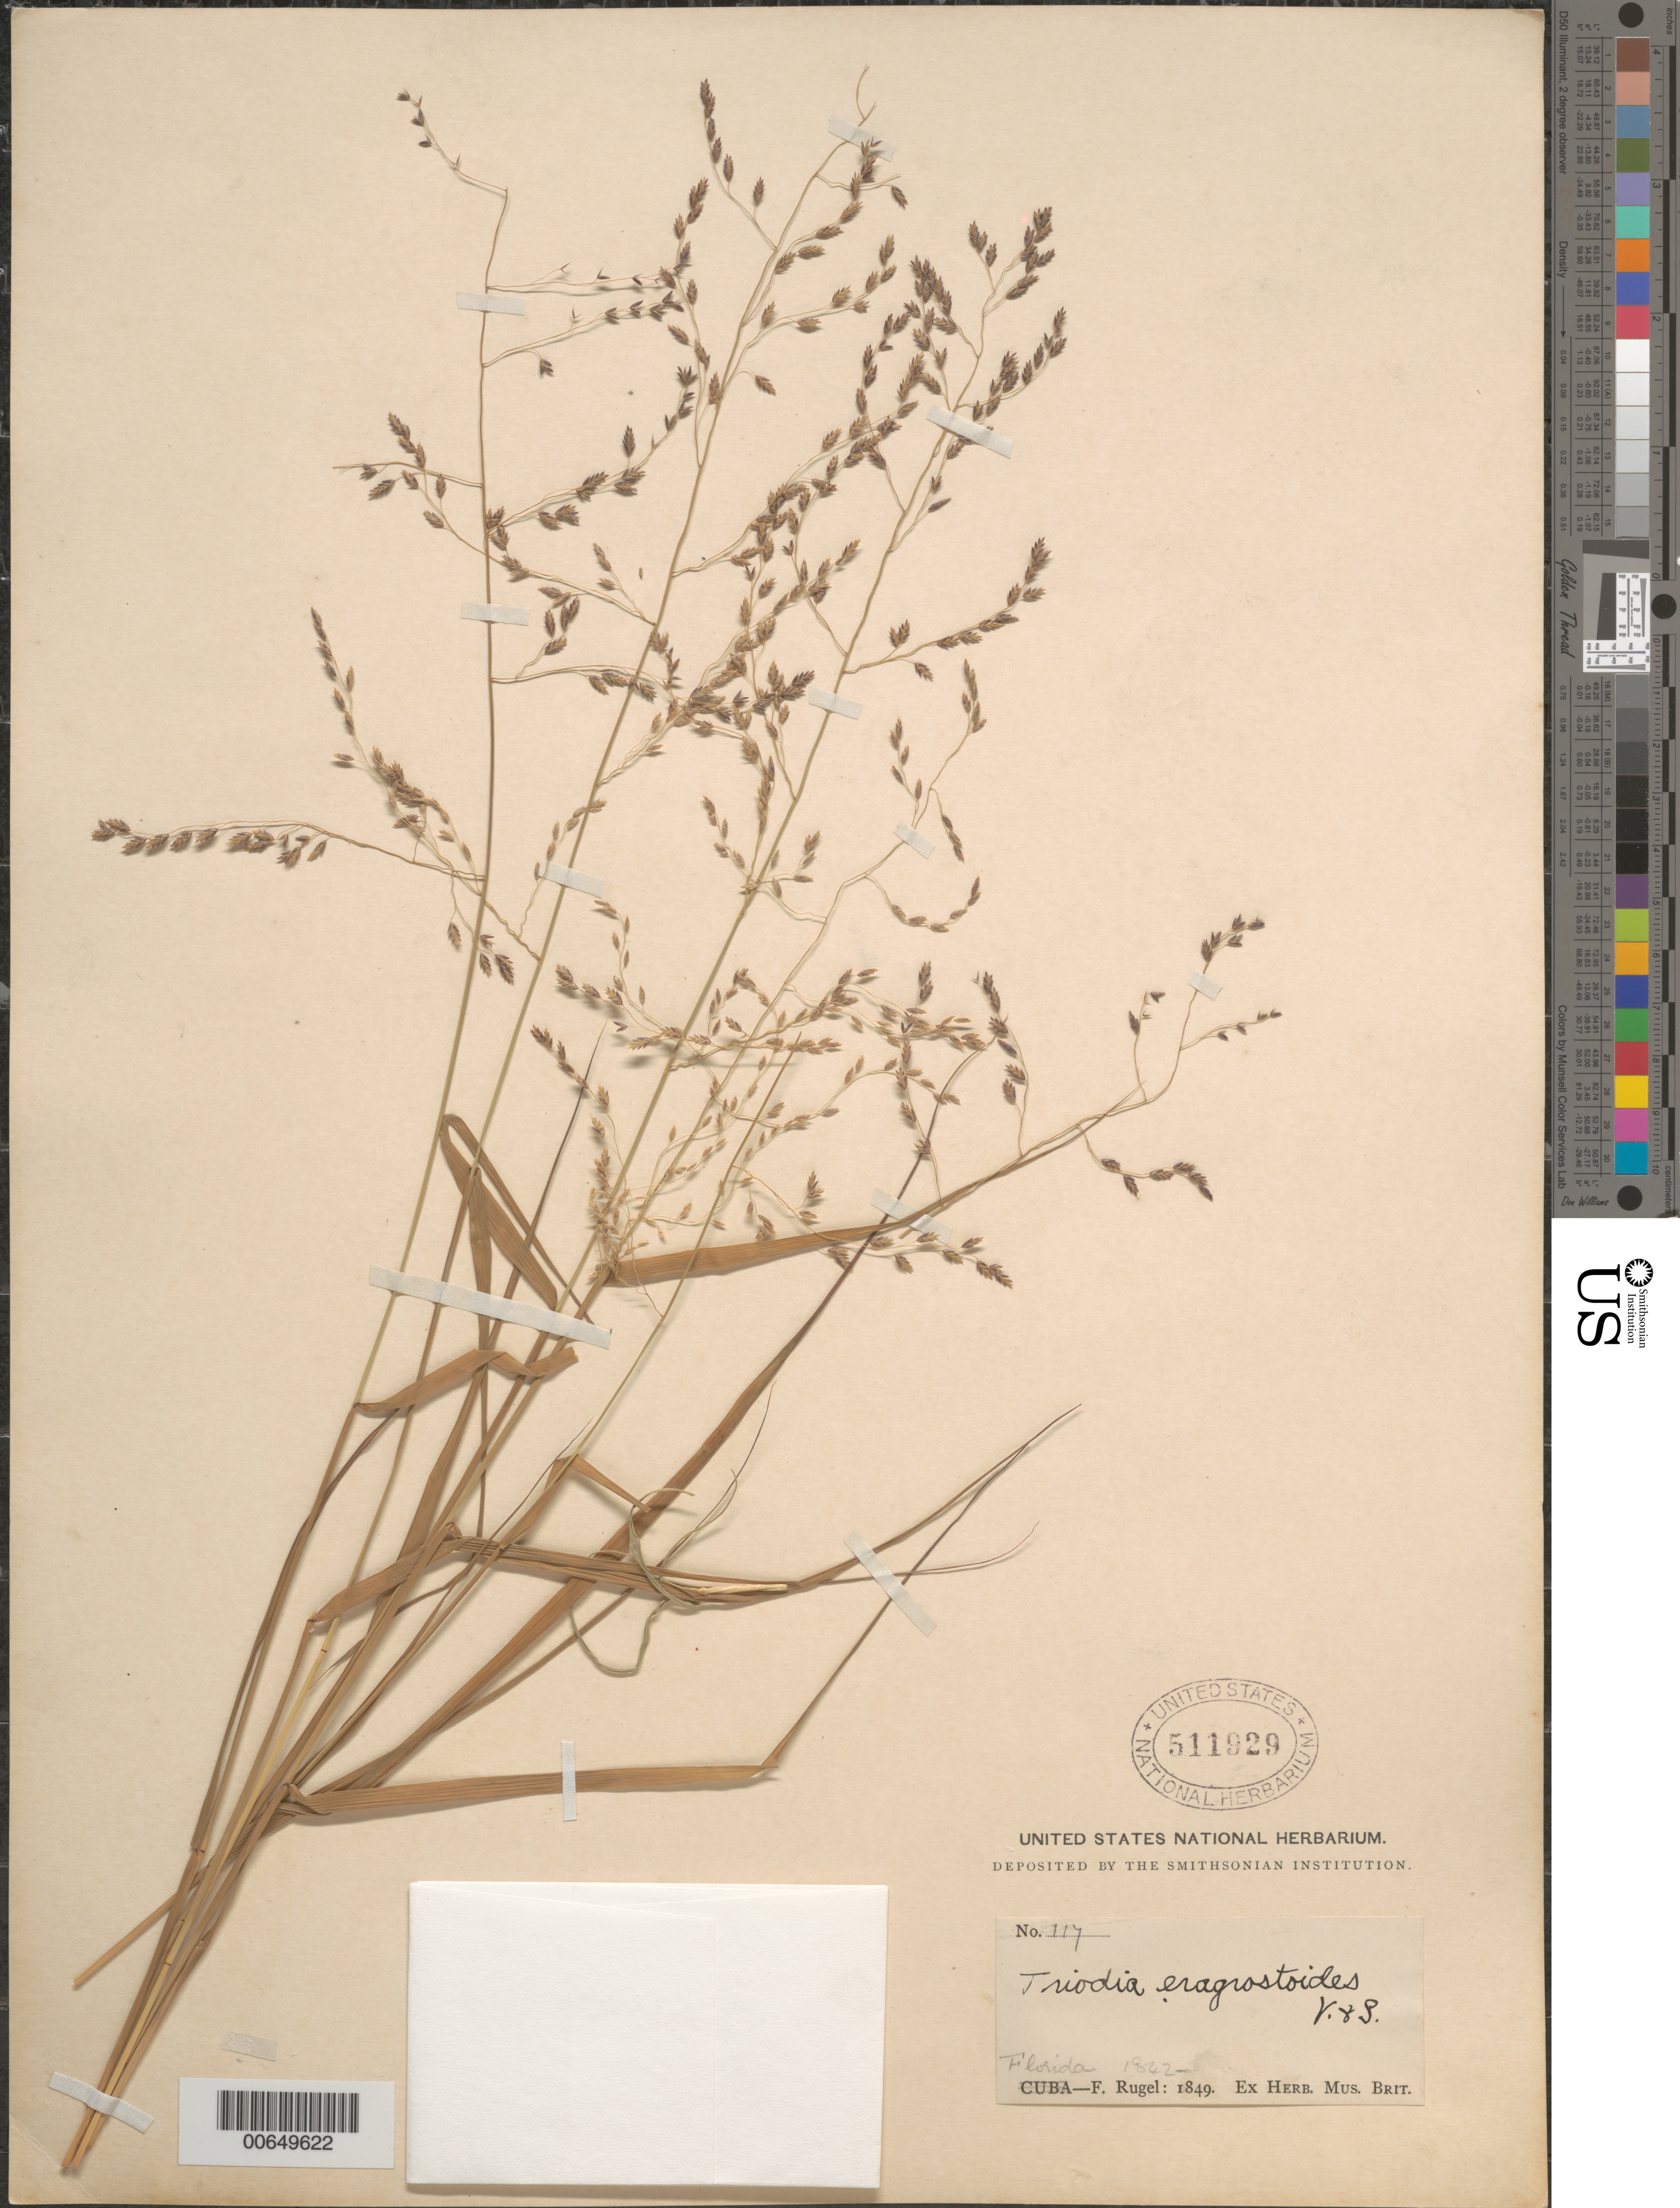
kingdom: Plantae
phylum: Tracheophyta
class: Liliopsida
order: Poales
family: Poaceae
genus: Tridens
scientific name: Tridens eragrostoides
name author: (Vasey & Scribn.) Nash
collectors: F. Rugel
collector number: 117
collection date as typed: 1842 to -- --- 1849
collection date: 1842/1849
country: United States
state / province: Florida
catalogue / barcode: US 511929